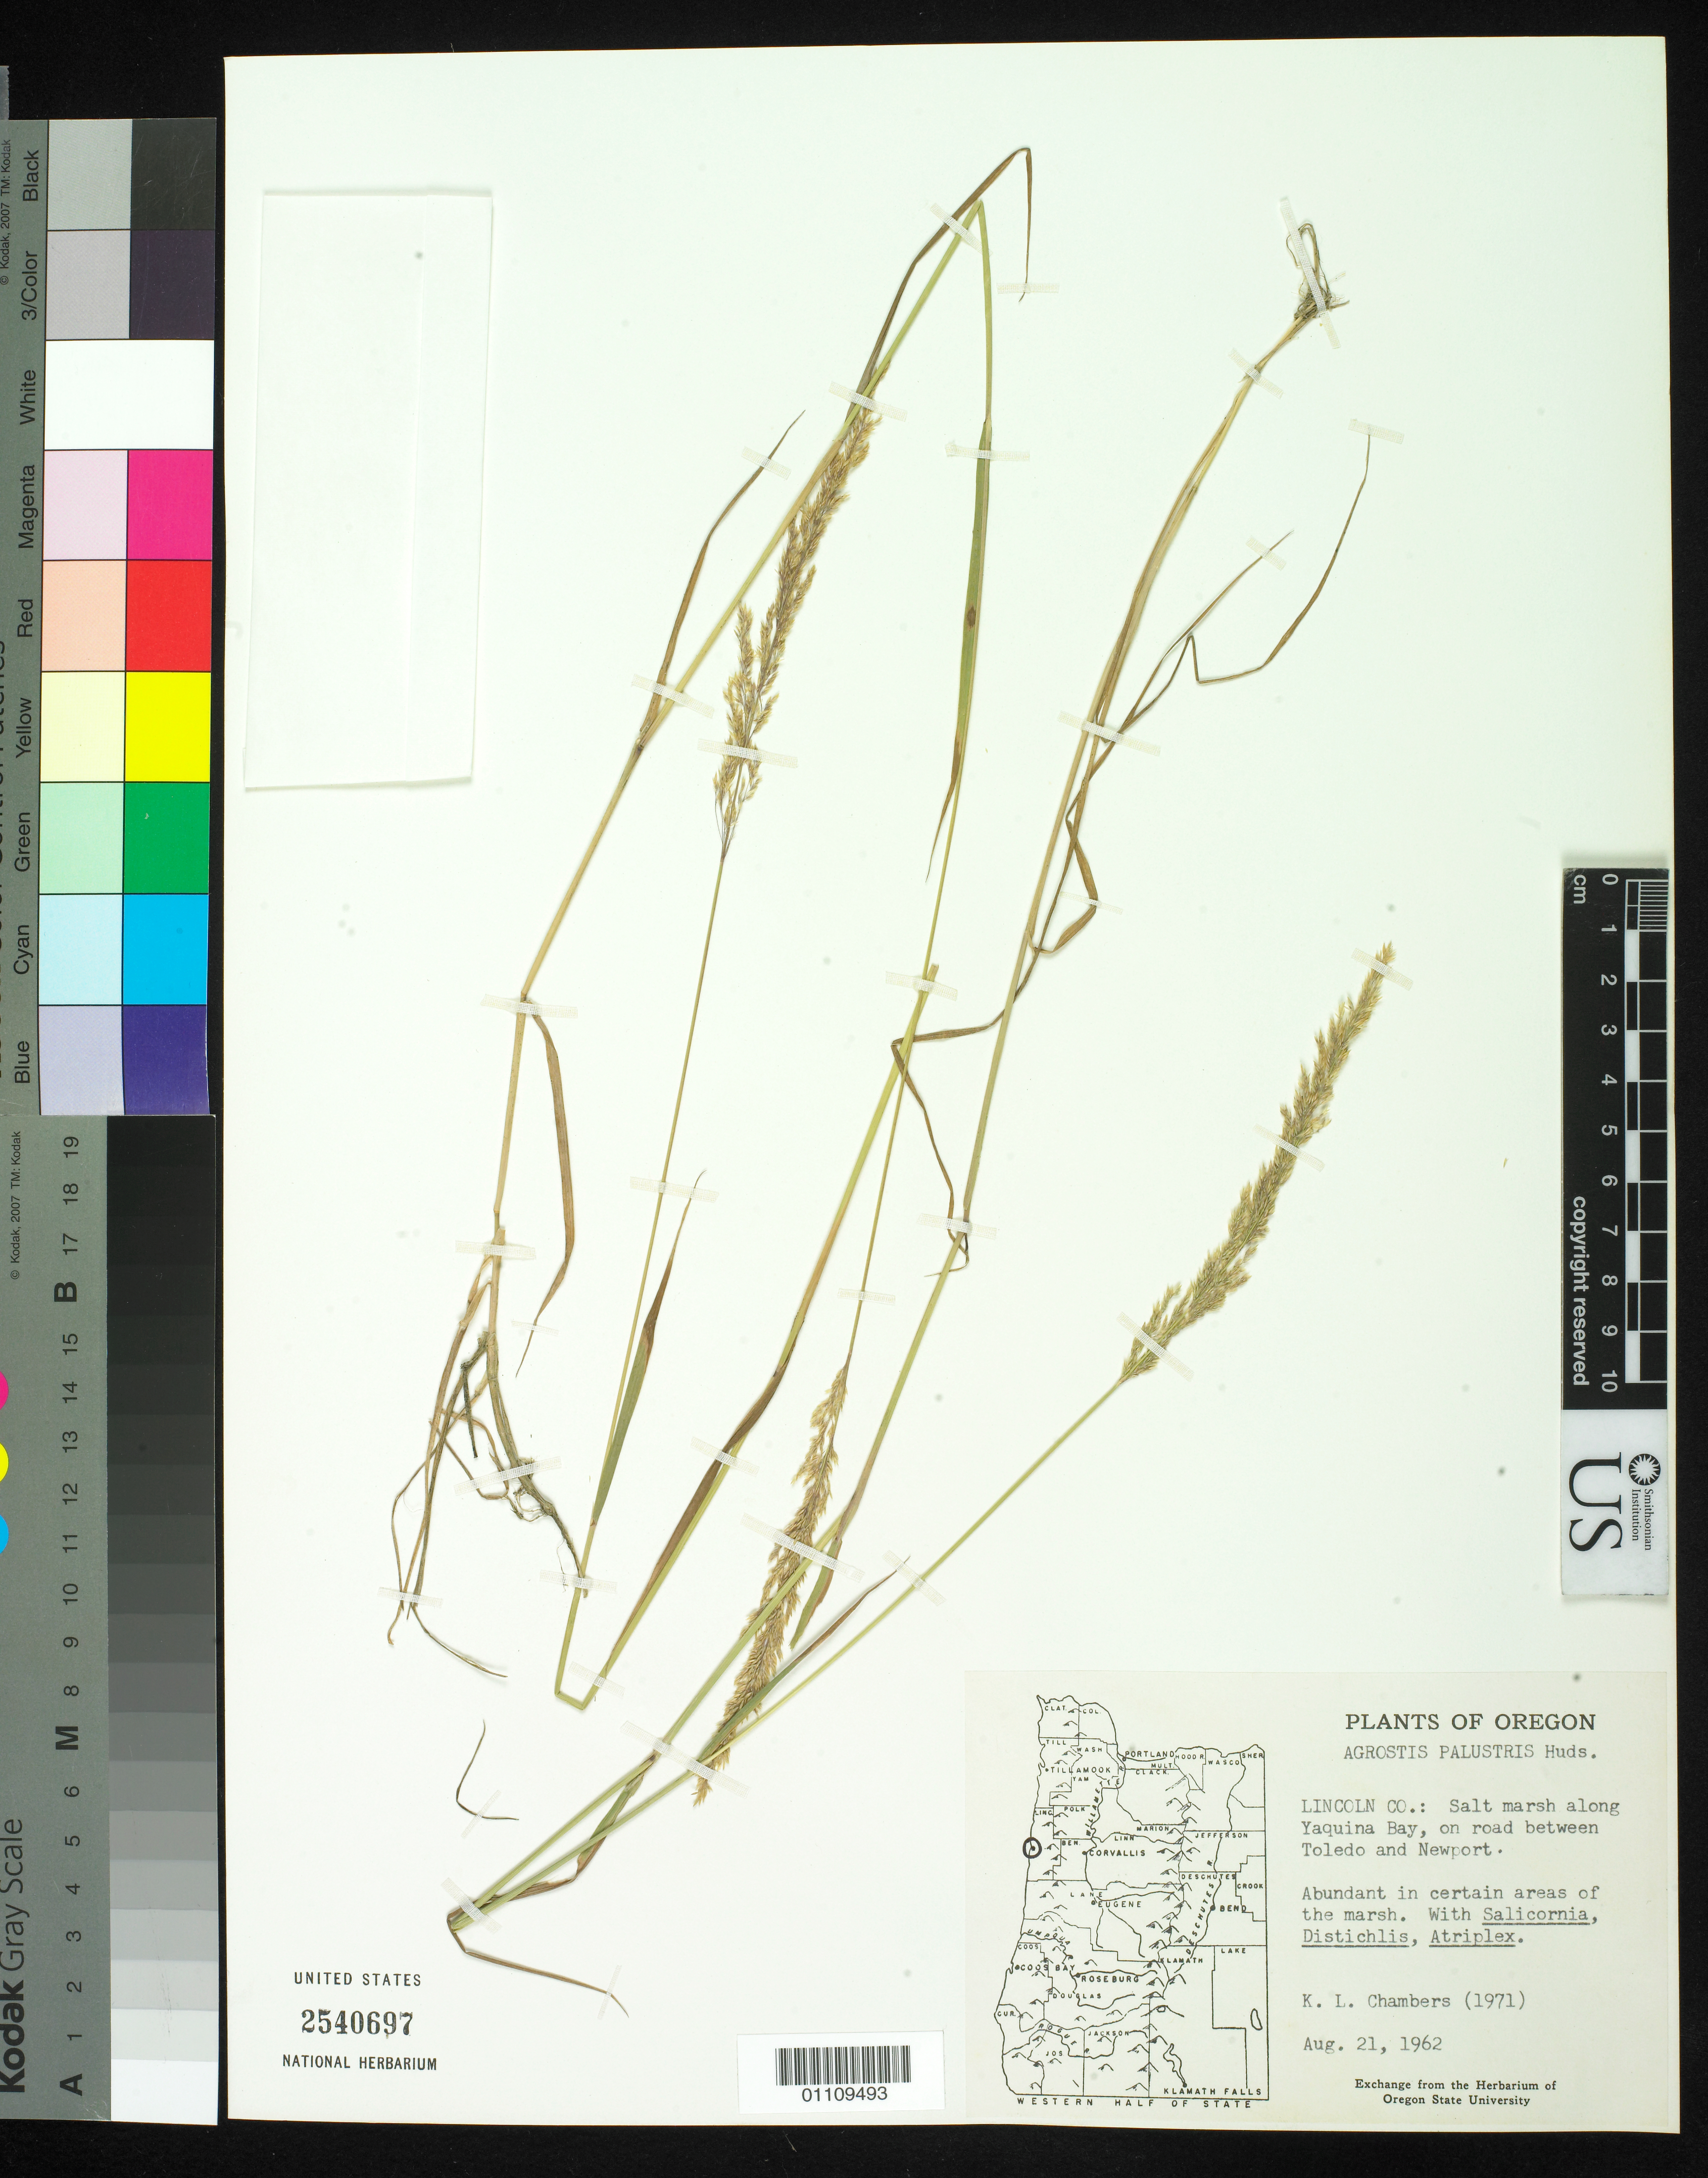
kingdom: Plantae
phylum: Tracheophyta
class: Liliopsida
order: Poales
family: Poaceae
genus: Agrostis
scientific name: Agrostis stolonifera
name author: L.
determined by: Poaceae Reorganization Project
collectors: K. L. Chambers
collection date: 1962-08-21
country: United States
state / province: Oregon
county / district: Lincoln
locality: Yaquina Bay, on road between Toledo and Newport.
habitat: Salt marsh.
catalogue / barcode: US 2540697